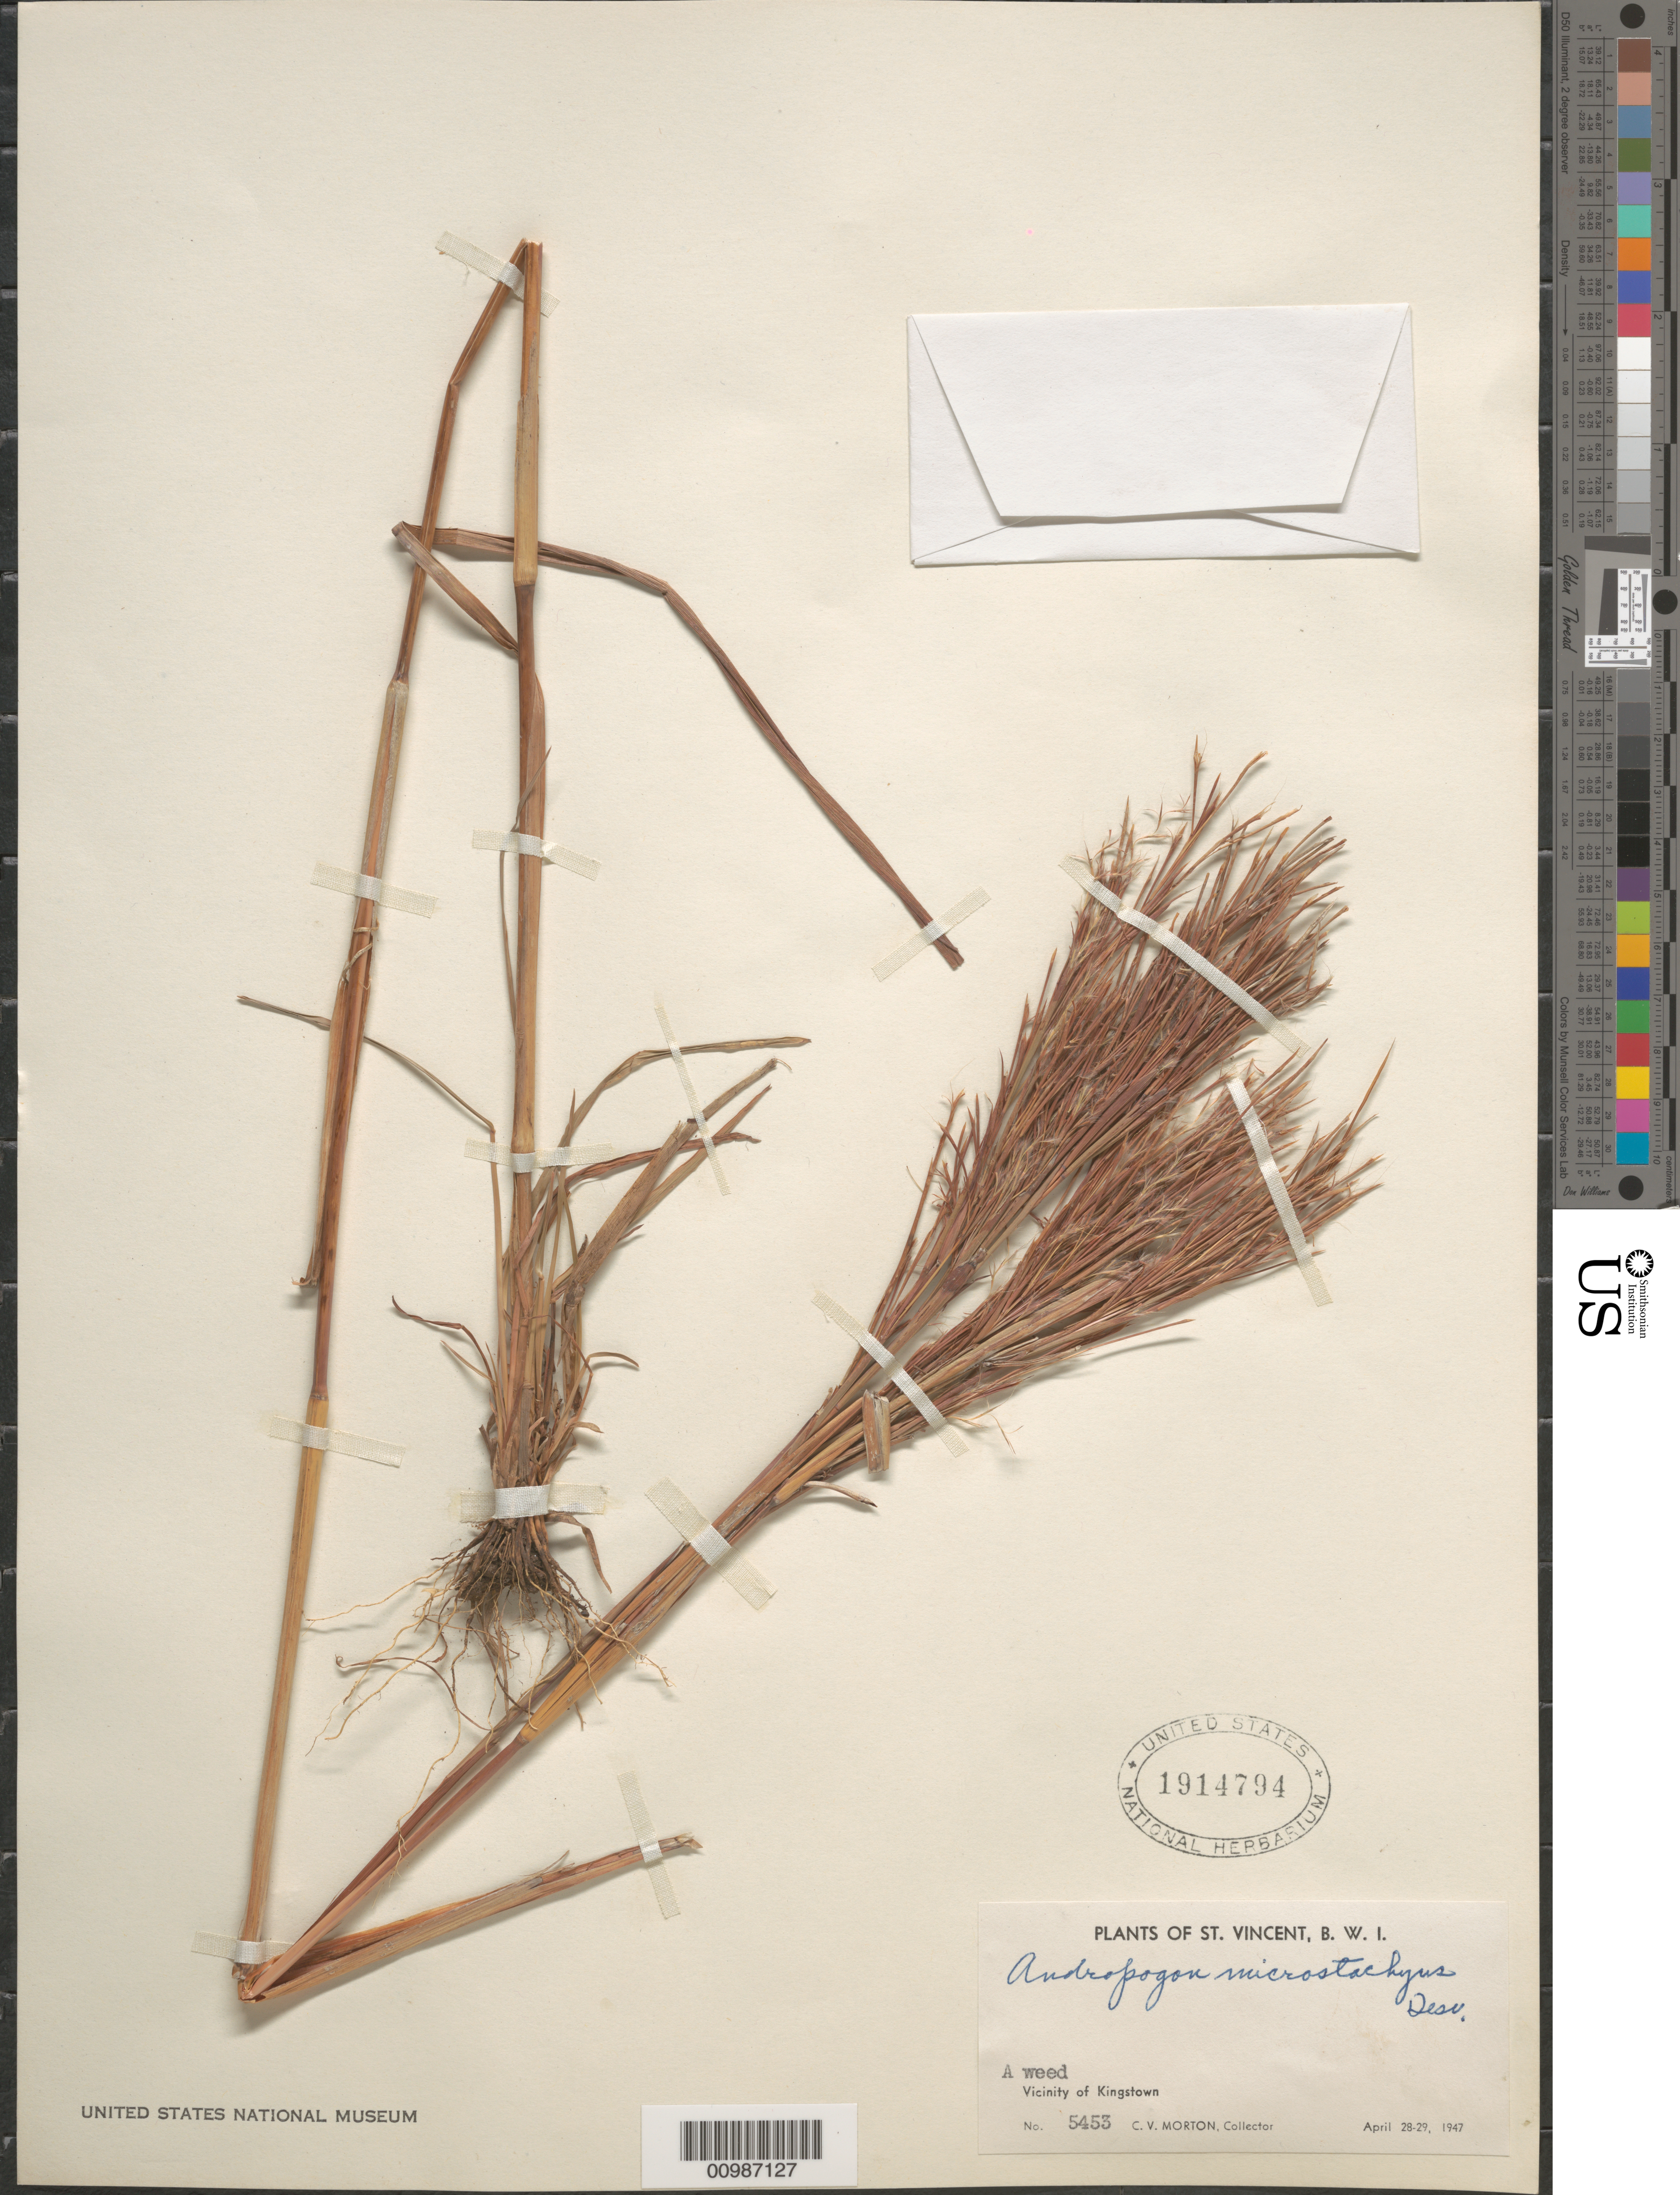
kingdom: Plantae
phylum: Tracheophyta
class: Liliopsida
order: Poales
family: Poaceae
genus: Andropogon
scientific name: Andropogon microstachyus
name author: Desv. ex Ham.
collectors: C. V. Morton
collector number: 5453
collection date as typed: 28 Apr 1947 to 29 Apr 1947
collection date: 1947-04-28/1947-04-29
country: St. Vincent - Grenadines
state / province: Saint George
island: St. Vincent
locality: Vicinity of Kingstown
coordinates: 0 N, 0 E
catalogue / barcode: US 1914794